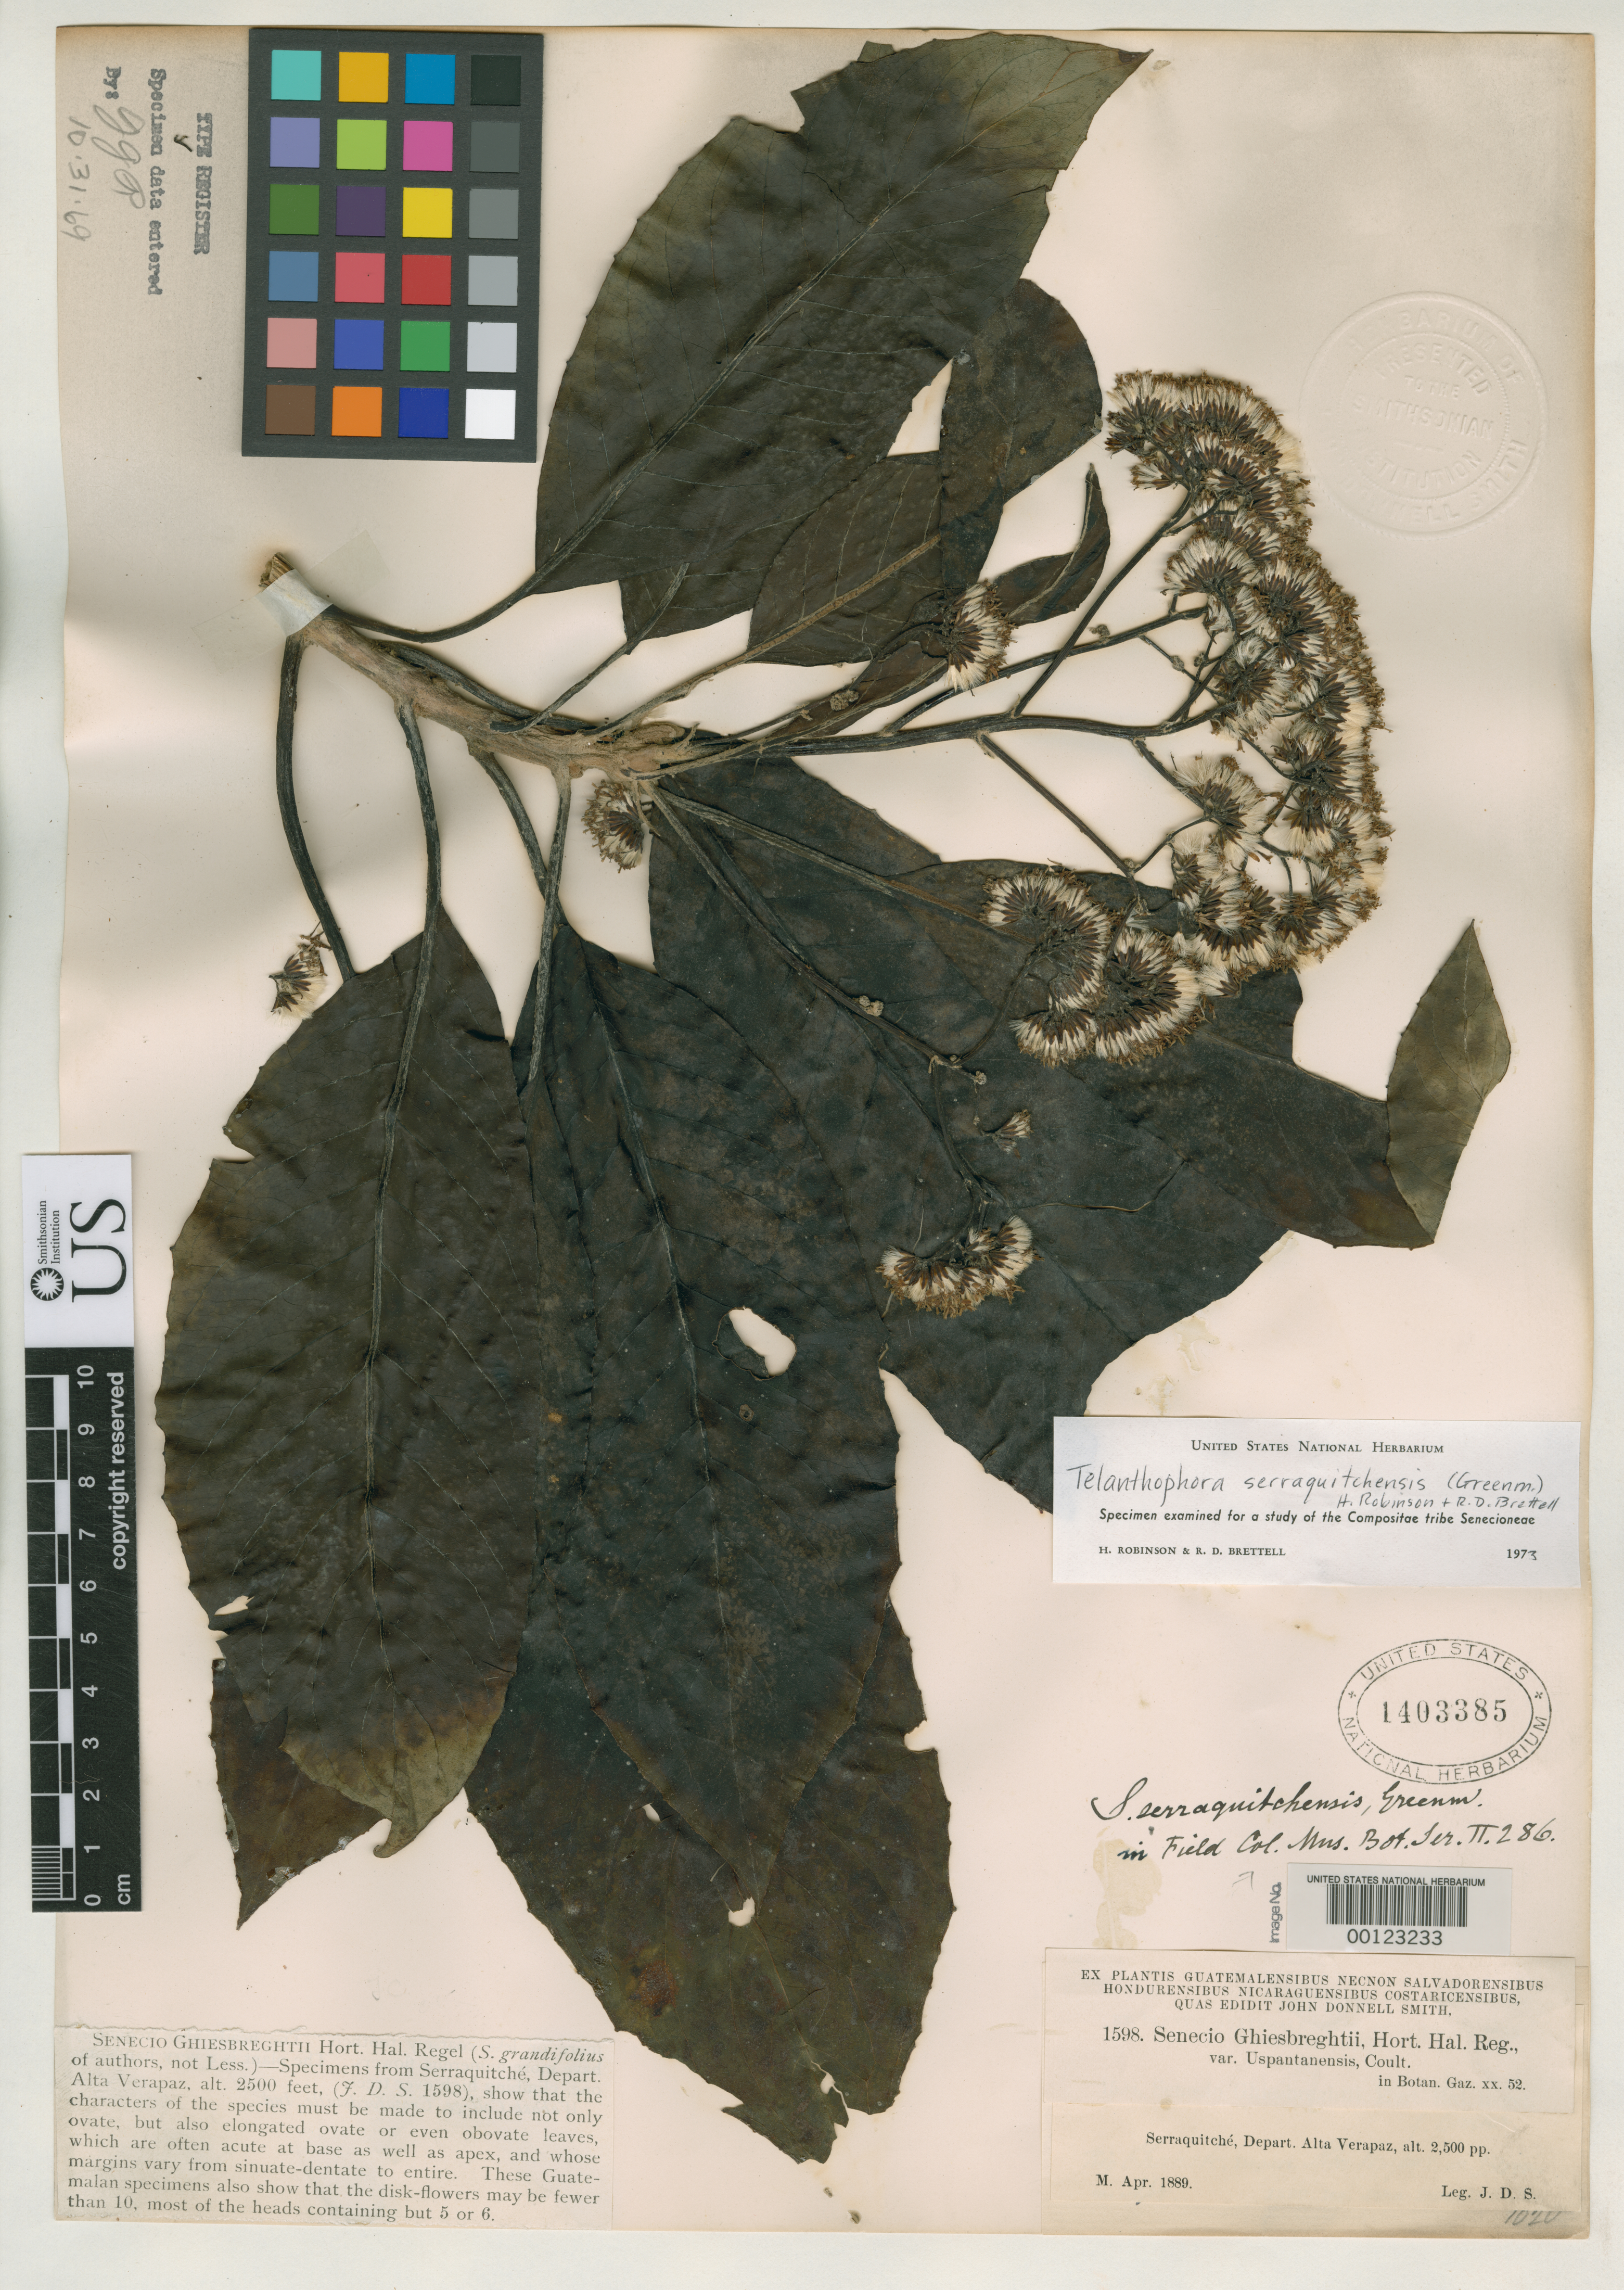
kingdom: Plantae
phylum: Tracheophyta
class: Magnoliopsida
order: Asterales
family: Asteraceae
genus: Senecio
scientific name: Senecio serraquitchensis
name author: Greenm.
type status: Isotype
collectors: J. Donnell Smith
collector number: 1598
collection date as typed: Apr 1889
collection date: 1889-04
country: Guatemala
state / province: Alta Verapaz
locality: Serraquitche.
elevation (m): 760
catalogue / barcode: US 1403385